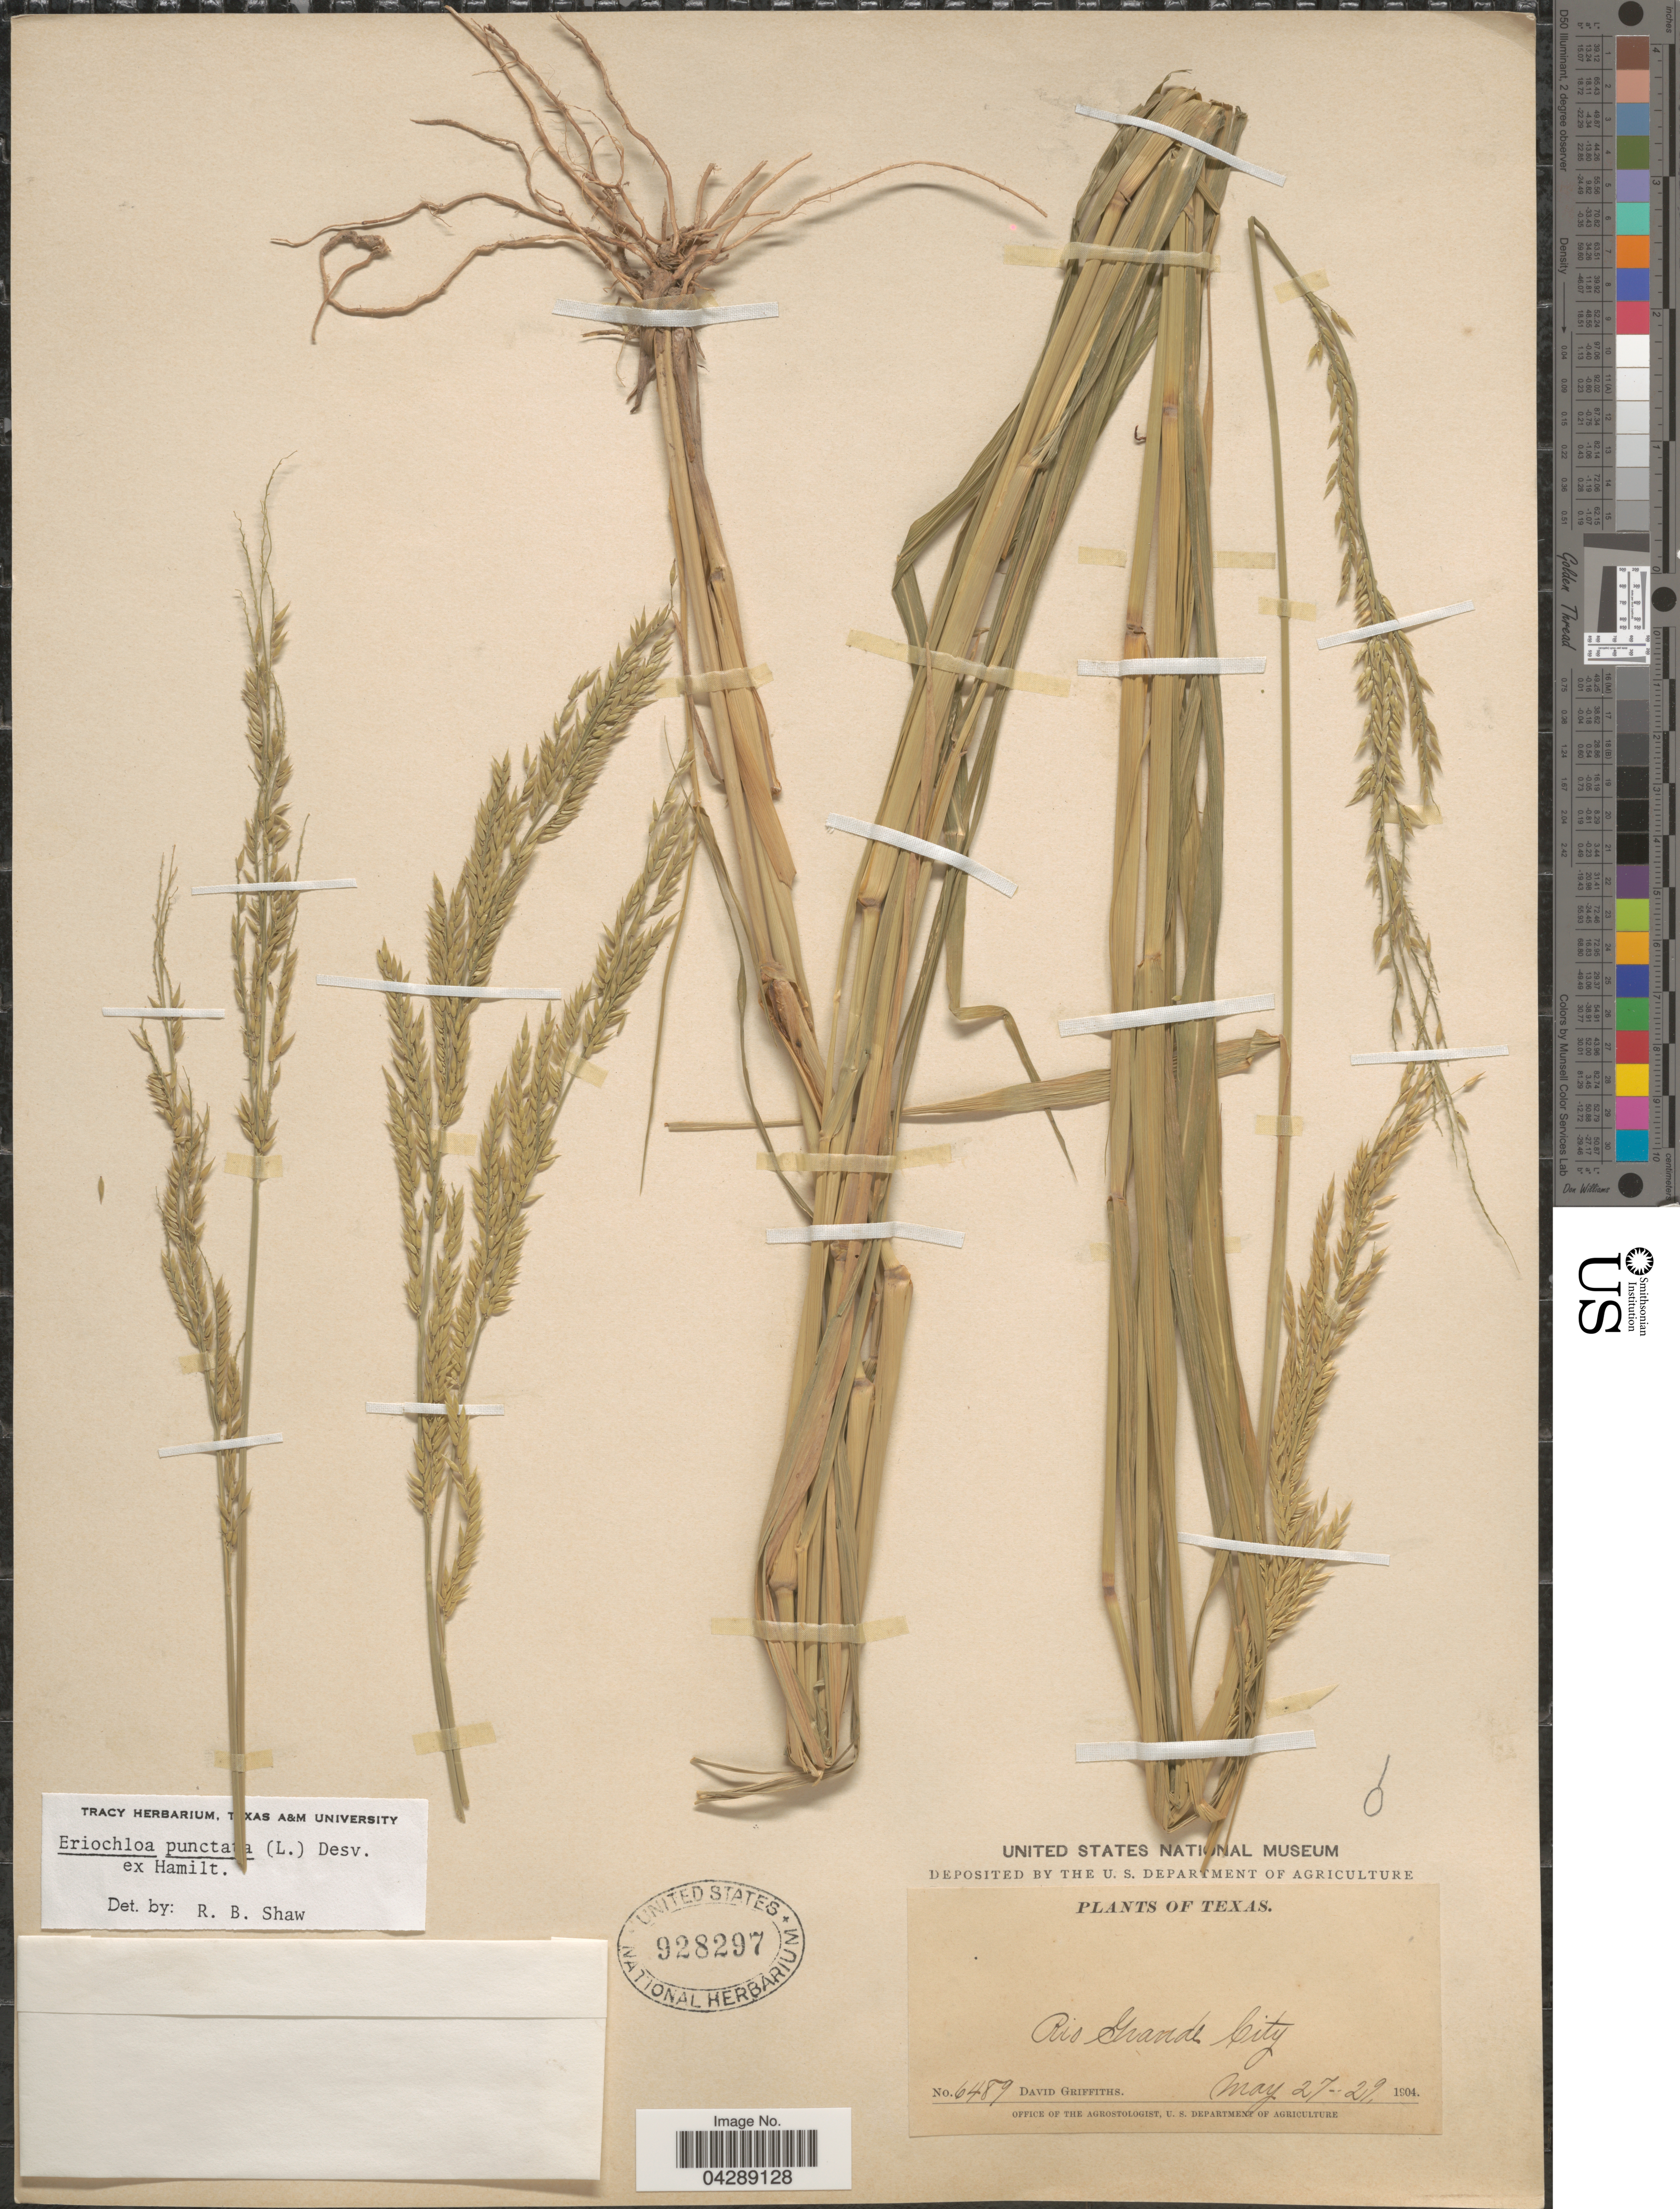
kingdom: Plantae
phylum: Tracheophyta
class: Liliopsida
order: Poales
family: Poaceae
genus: Eriochloa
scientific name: Eriochloa punctata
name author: (L.) Desv. ex Ham.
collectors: D. Griffiths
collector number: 6489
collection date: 1904-05-27/1904-05-29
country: United States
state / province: Texas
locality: Rio Grande City.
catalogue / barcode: US 928297